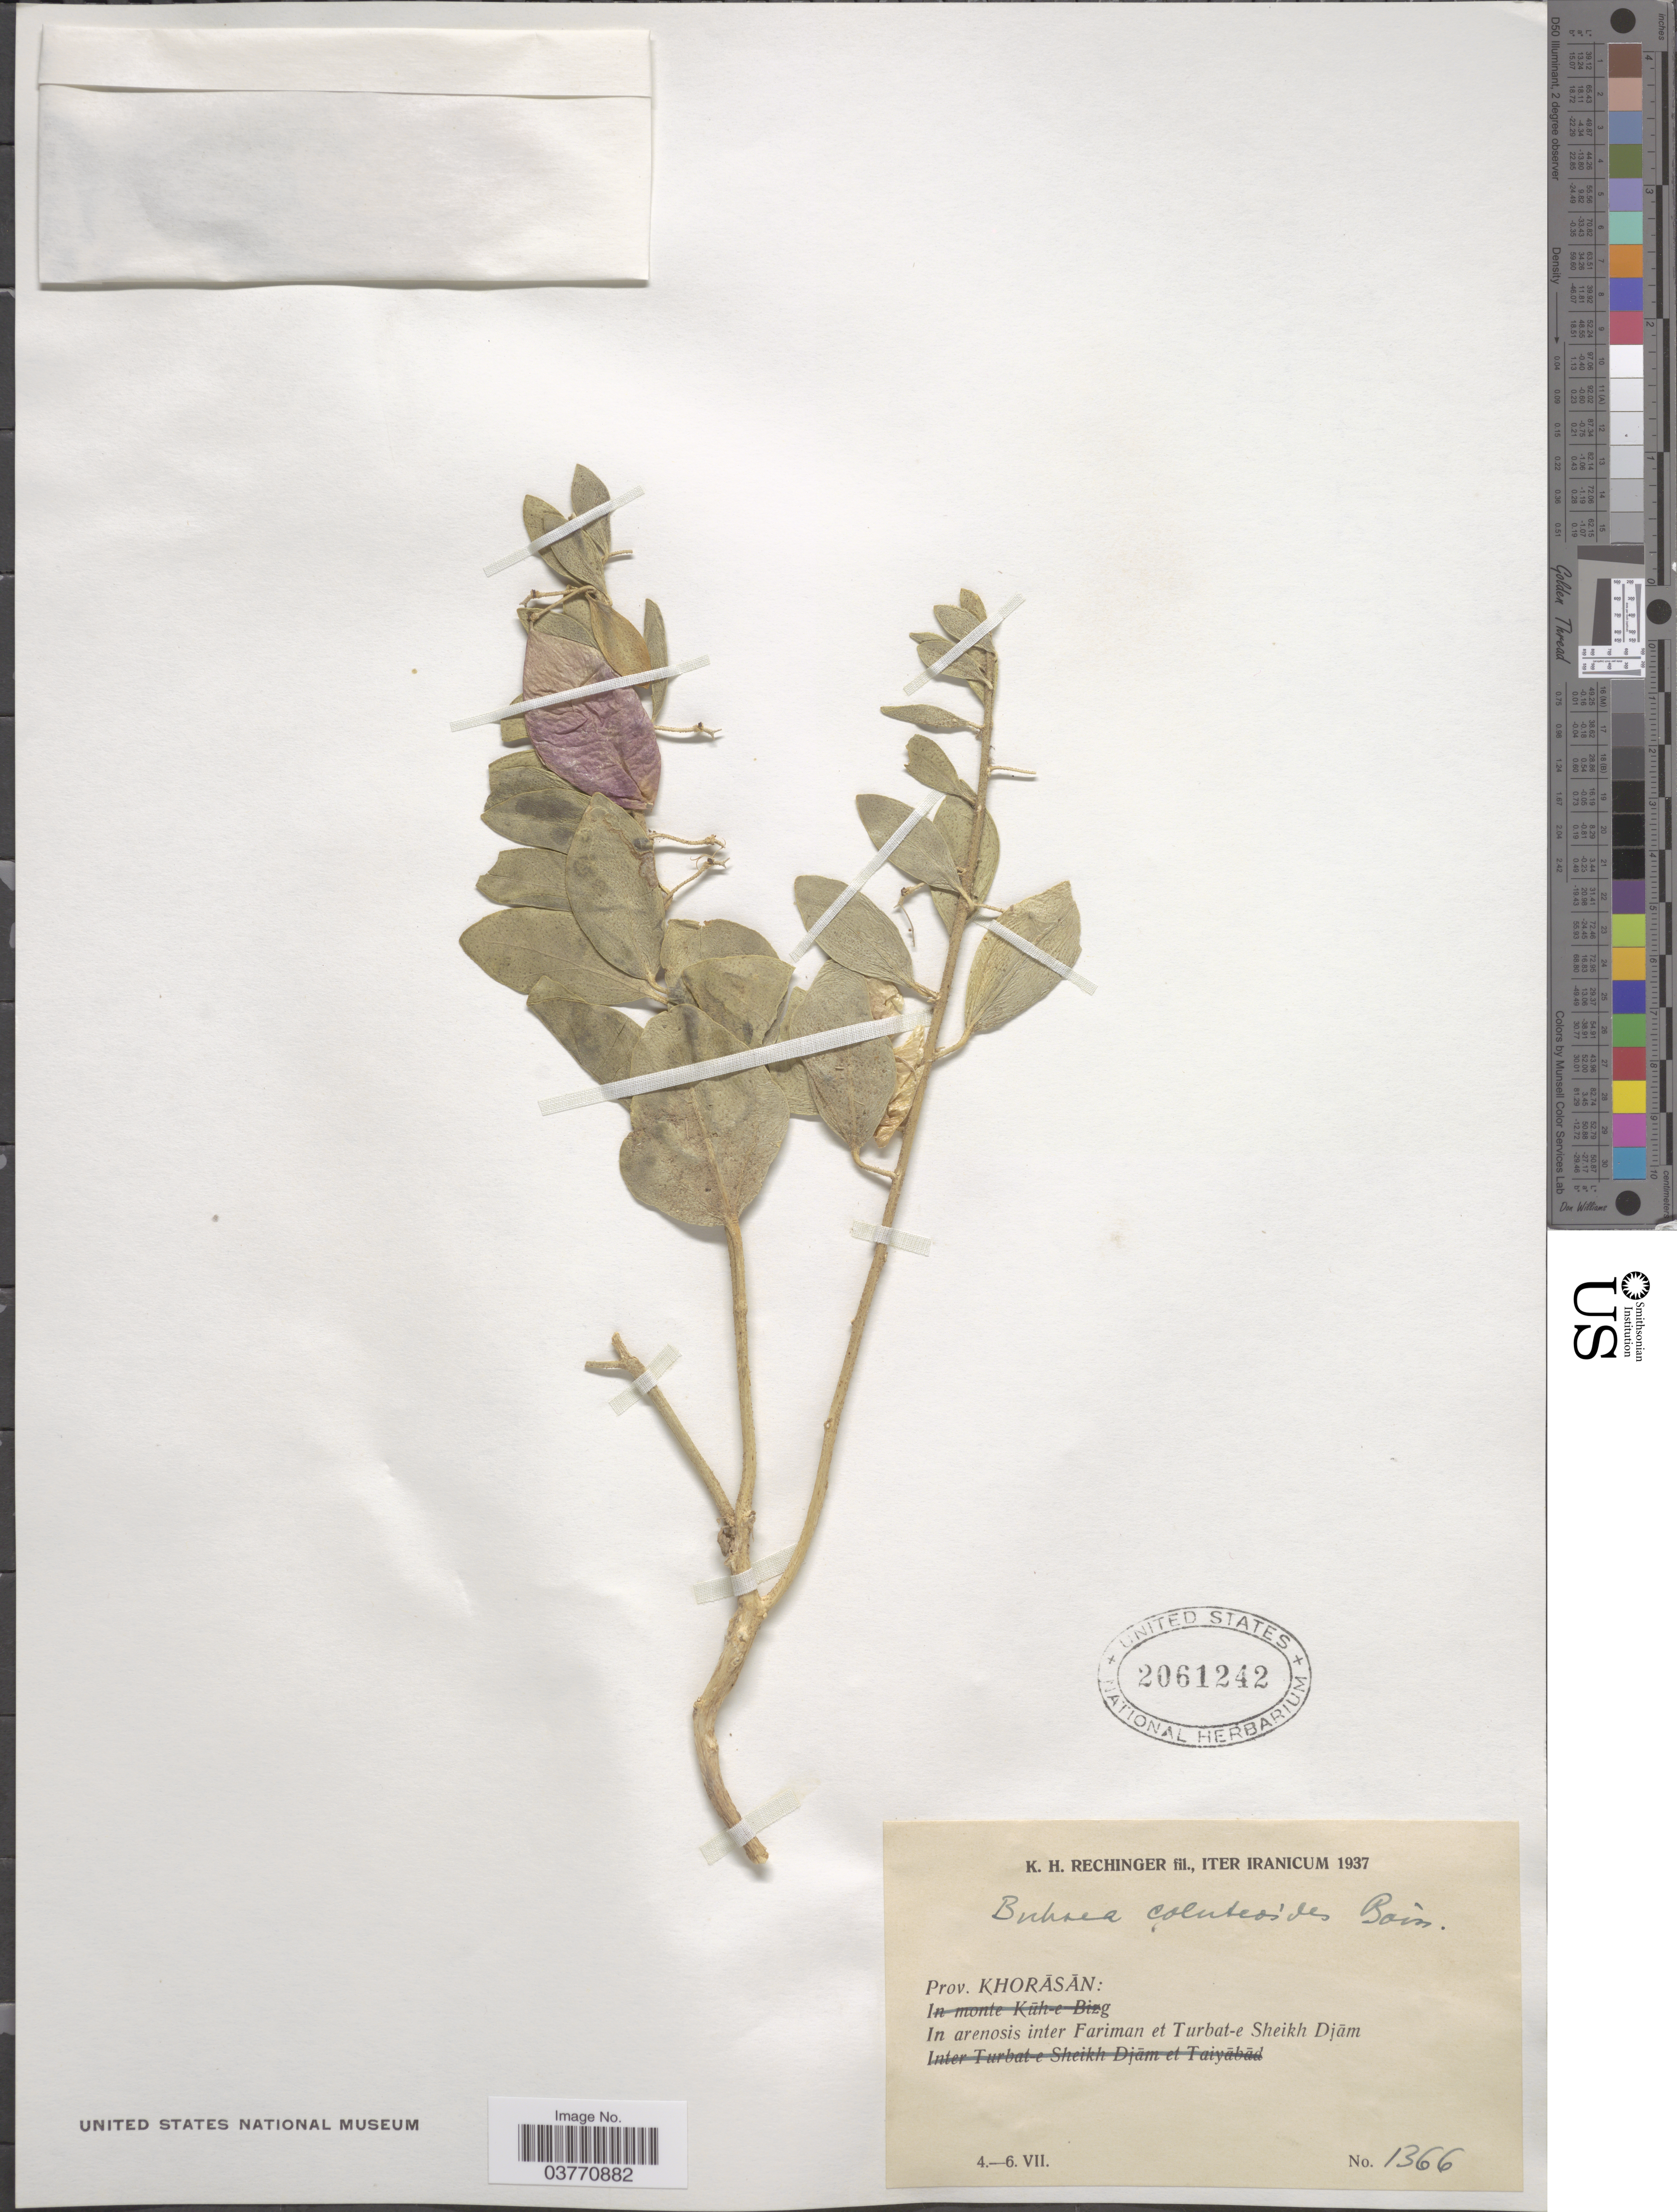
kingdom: Plantae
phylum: Tracheophyta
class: Magnoliopsida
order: Brassicales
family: Cleomaceae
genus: Cleome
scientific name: Cleome coluteoides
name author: Boiss.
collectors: K. H. Rechinger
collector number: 1366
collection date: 1937-07-04/1937-07-06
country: Iran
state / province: Khorasan [obsolete]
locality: In arenosis inter Fariman et Turbat-e Sheikh Djām.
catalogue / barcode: US 2061242